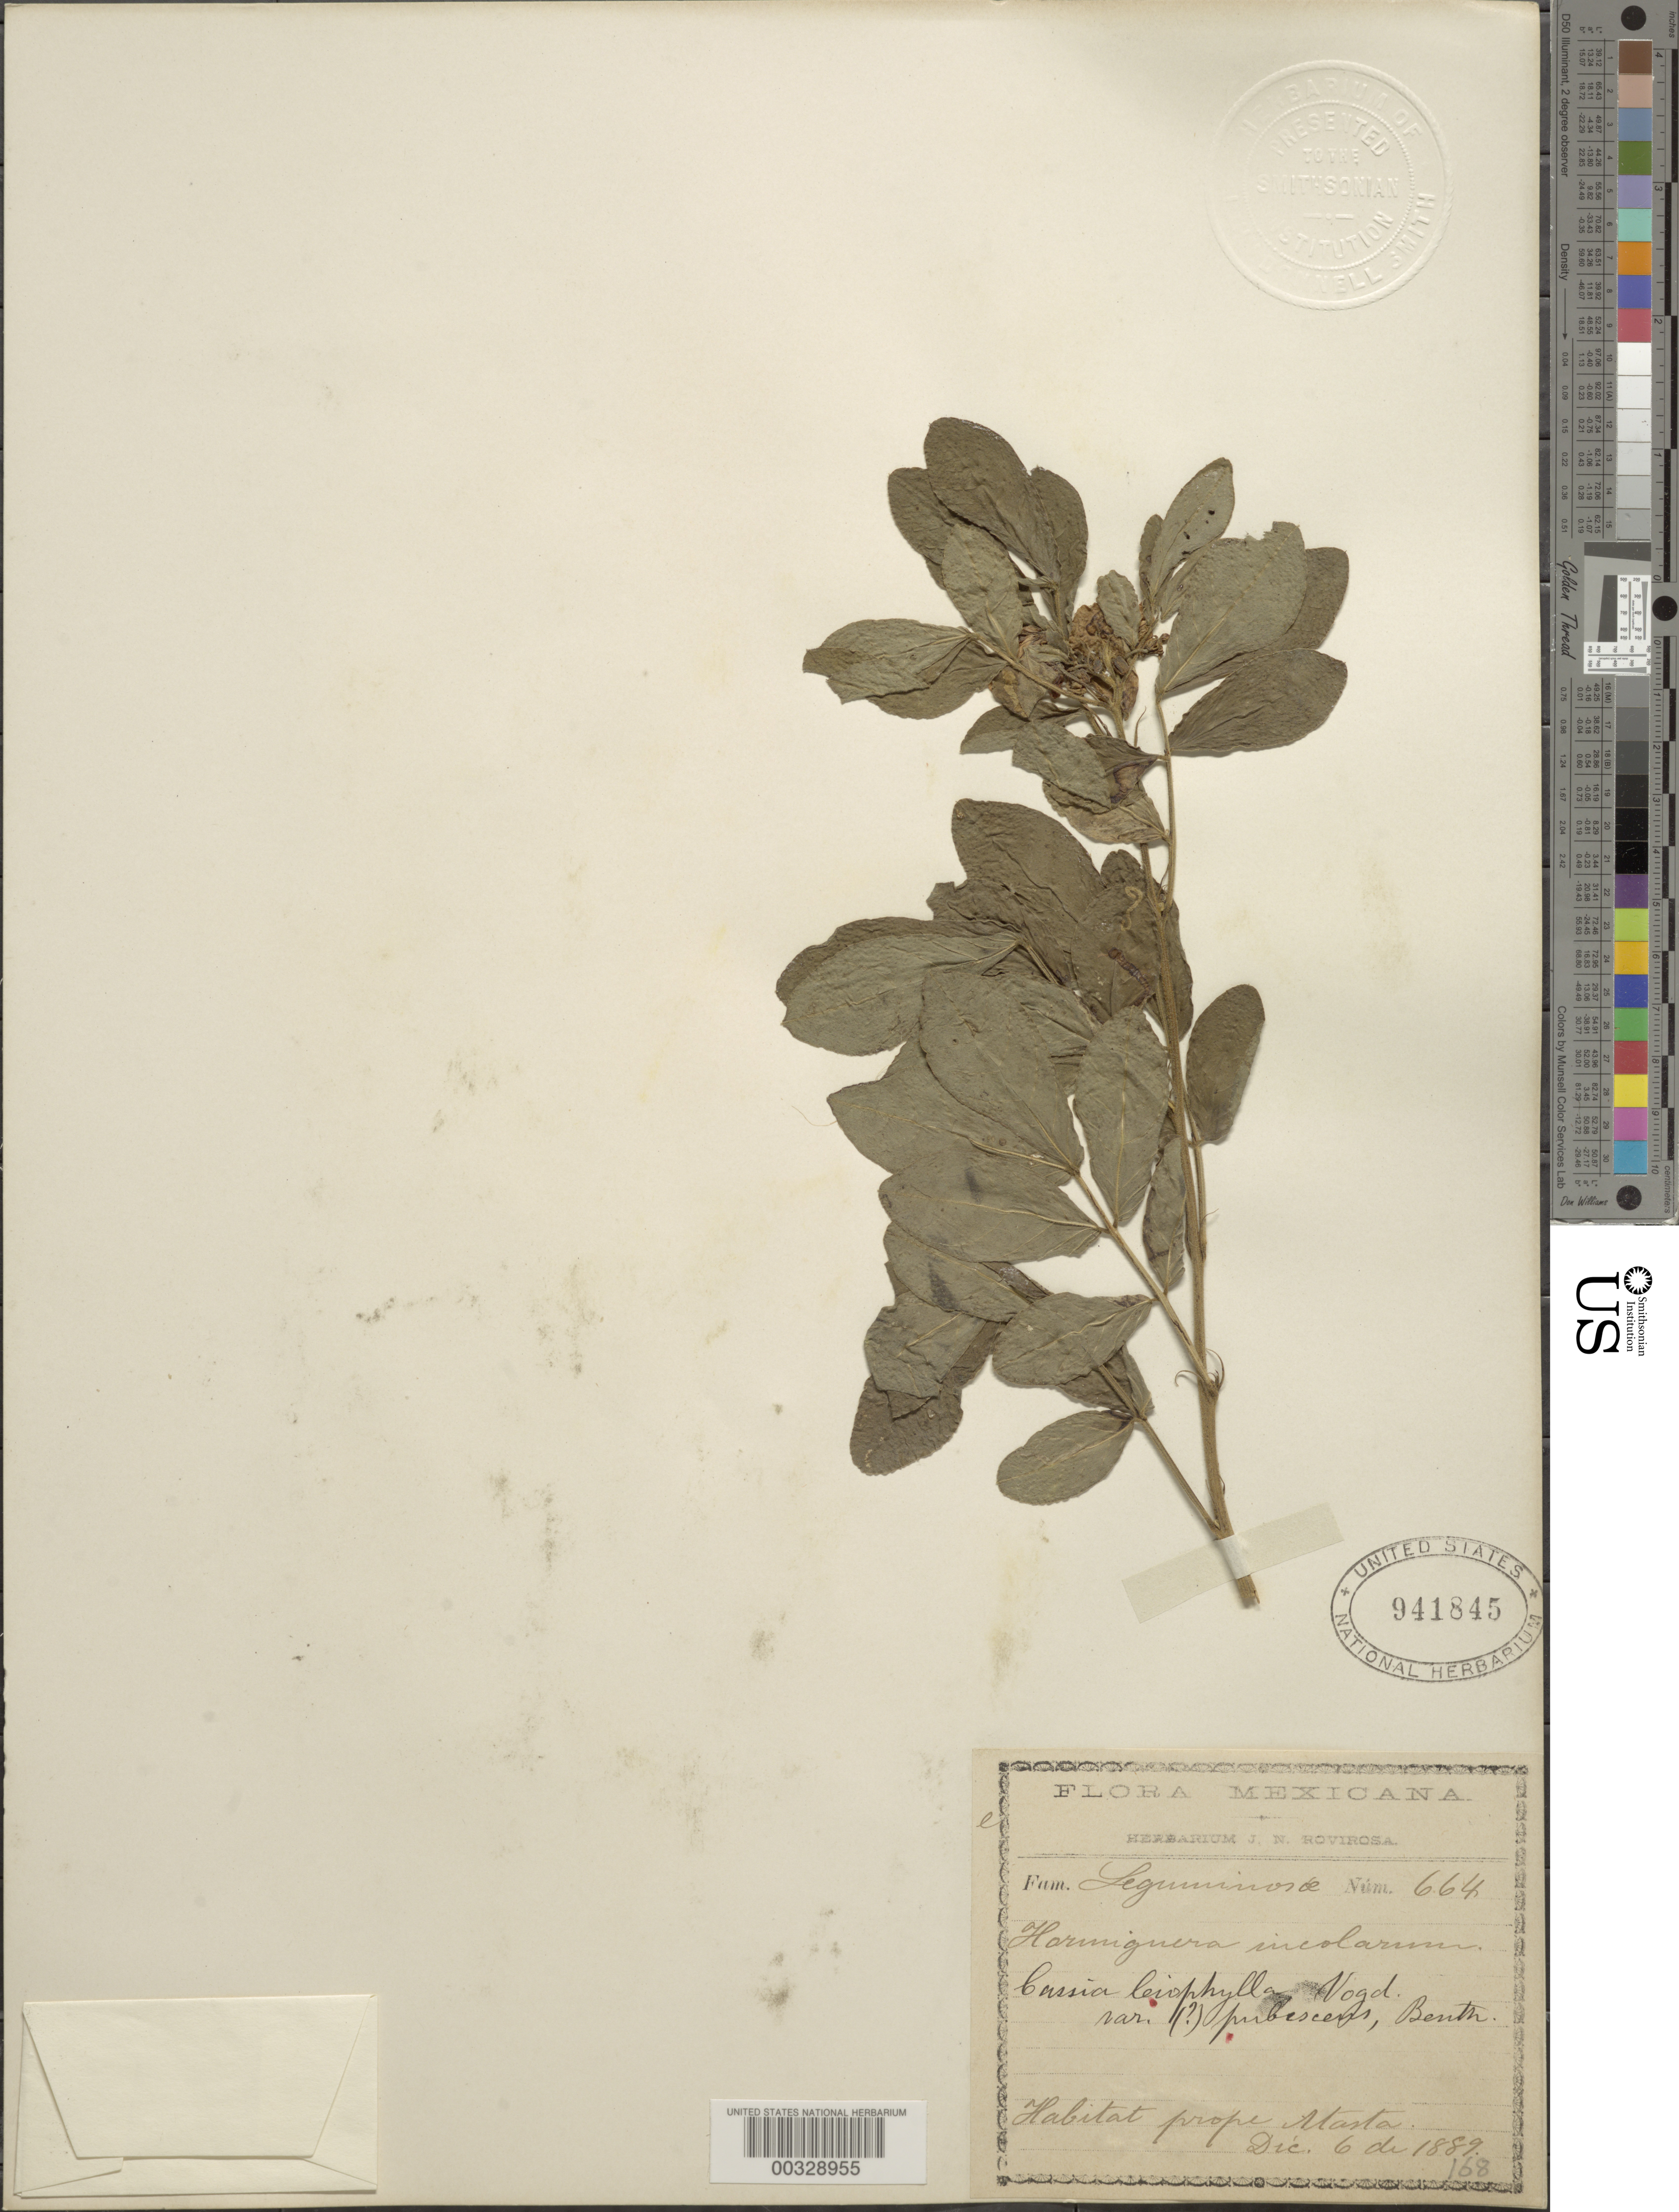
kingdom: Plantae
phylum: Tracheophyta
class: Magnoliopsida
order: Fabales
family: Fabaceae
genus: Senna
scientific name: Senna leiophylla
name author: (Vogel) H.S. Irwin & Barneby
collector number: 664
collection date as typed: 06 Dec 1889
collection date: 1889-12-06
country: Mexico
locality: Near masta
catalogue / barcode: US 941845